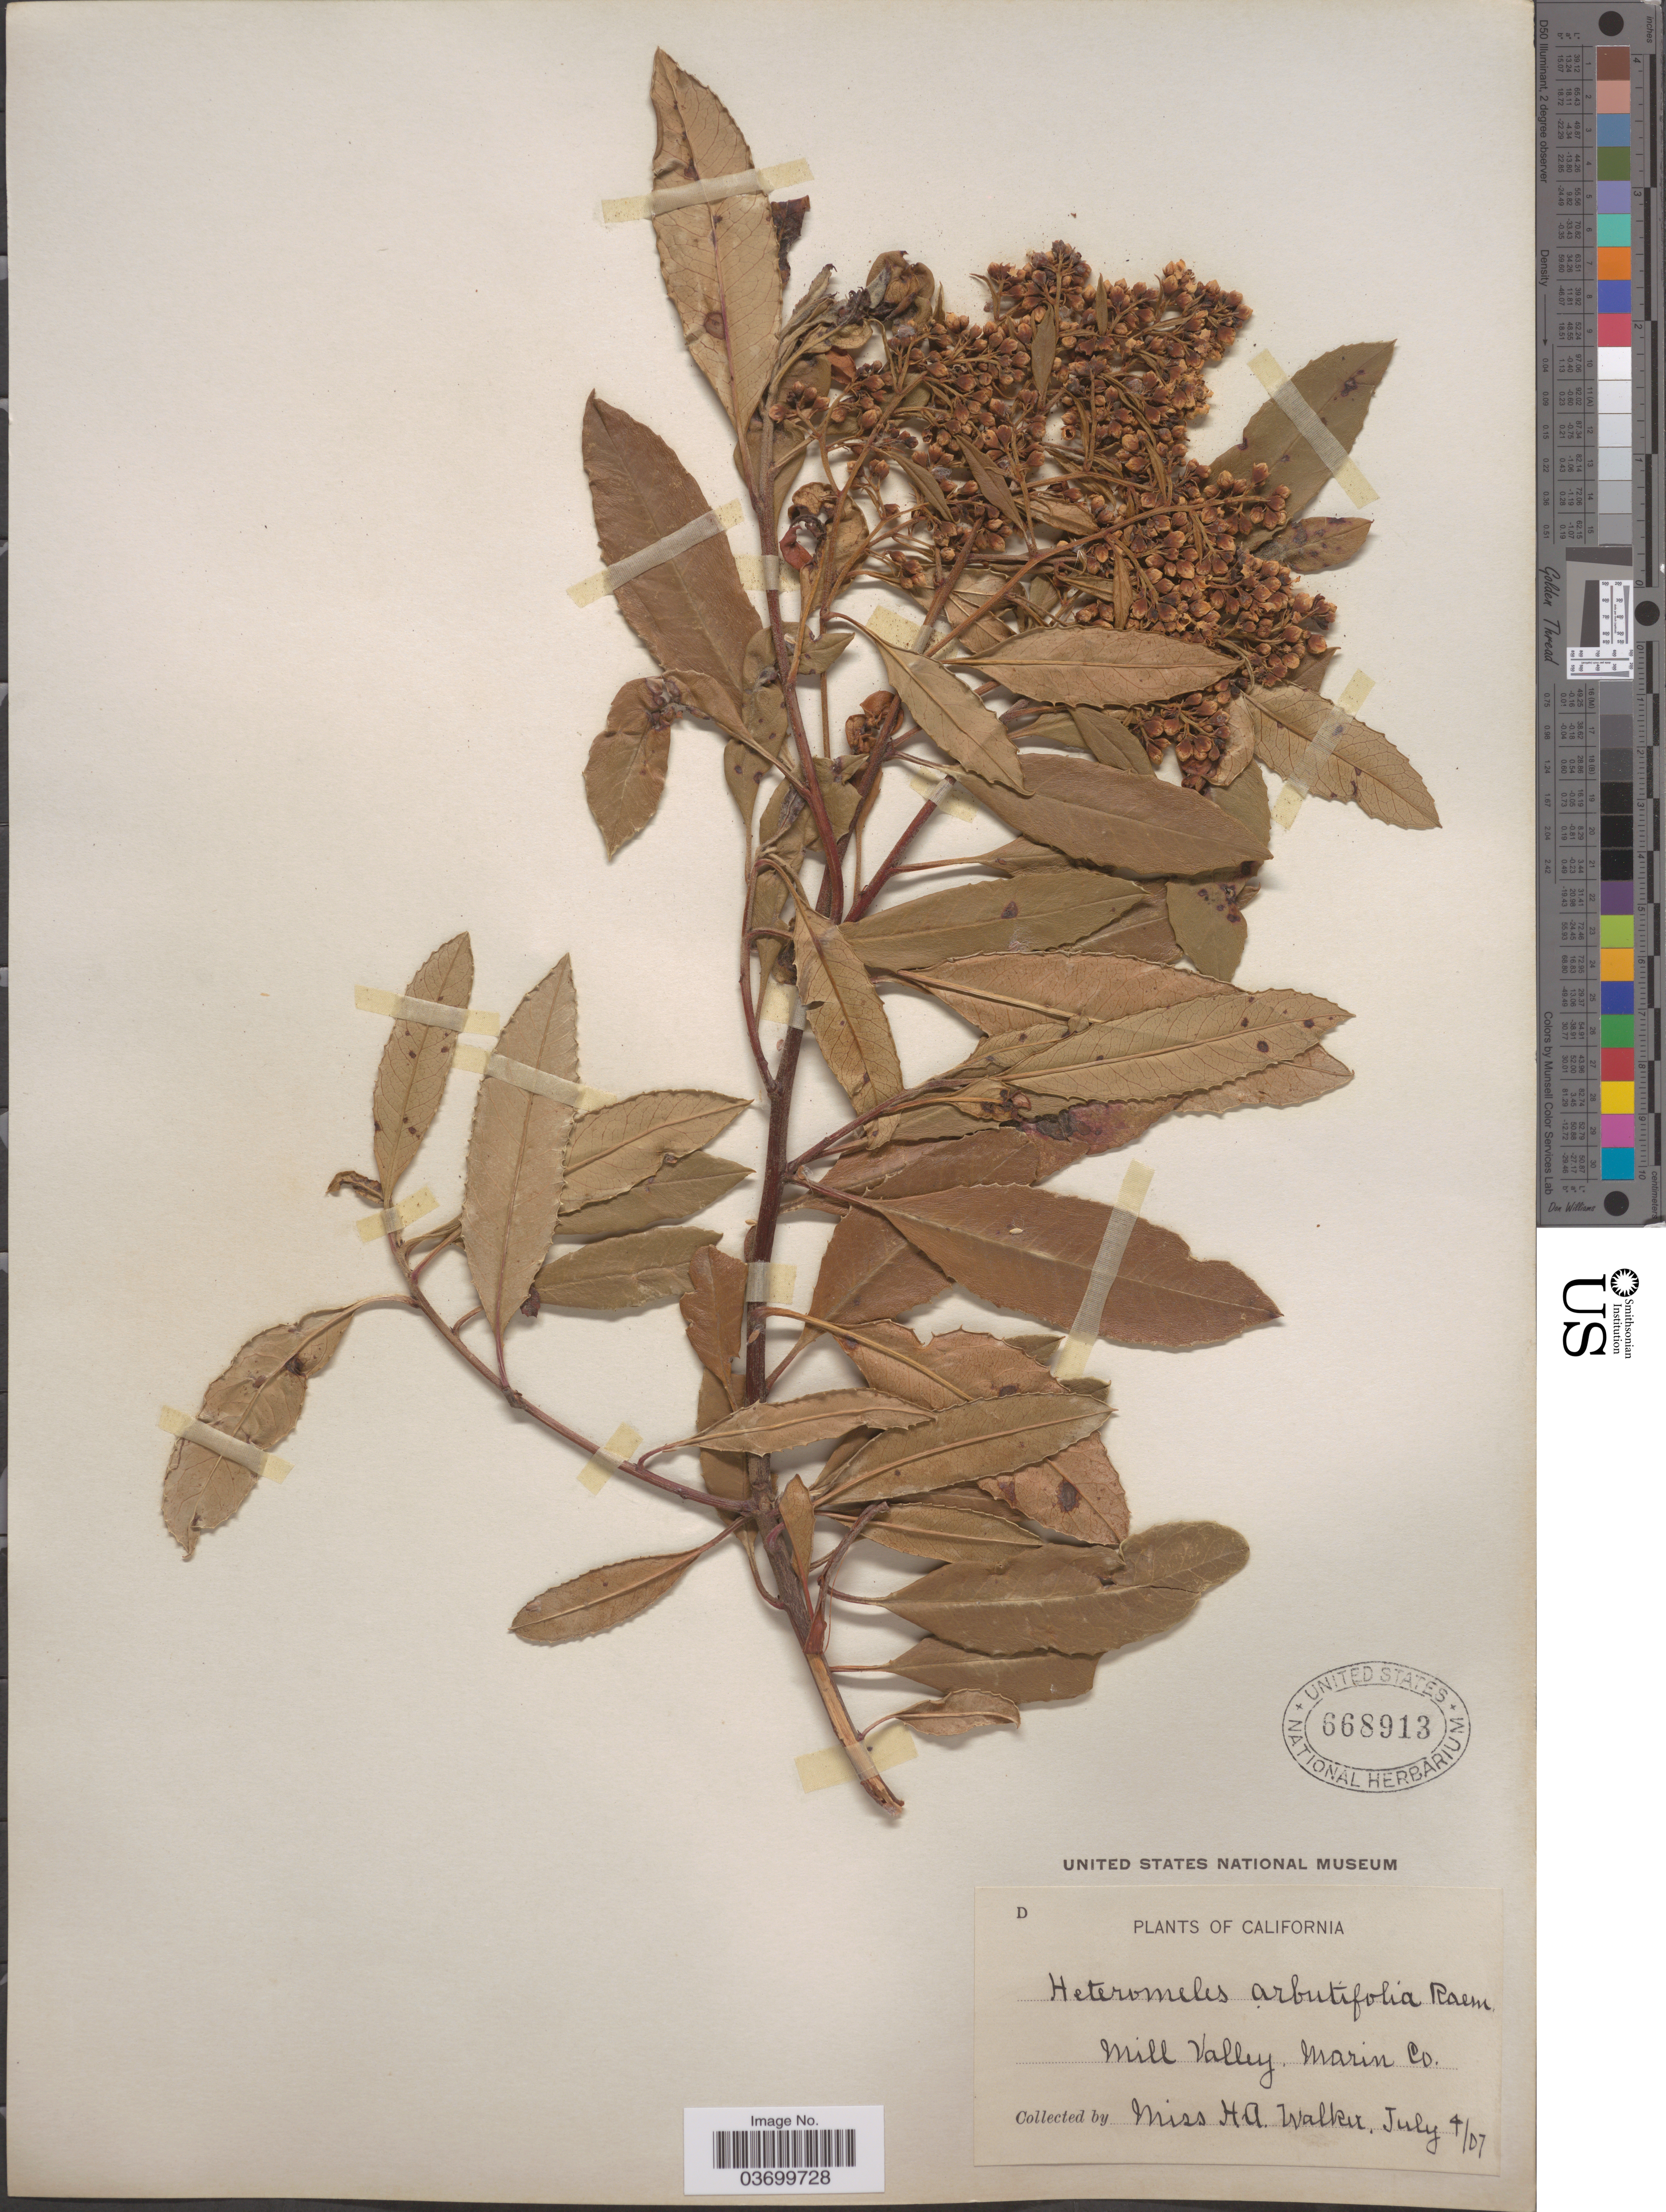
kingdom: Plantae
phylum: Tracheophyta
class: Magnoliopsida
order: Rosales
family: Rosaceae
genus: Heteromeles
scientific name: Heteromeles salicifolia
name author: (C. Presl) Abrams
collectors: H. Walker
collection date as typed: Transcribed d/m/y: 4/7/7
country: United States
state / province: California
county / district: Marin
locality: Mill Valley, Marin Co.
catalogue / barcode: US 668913